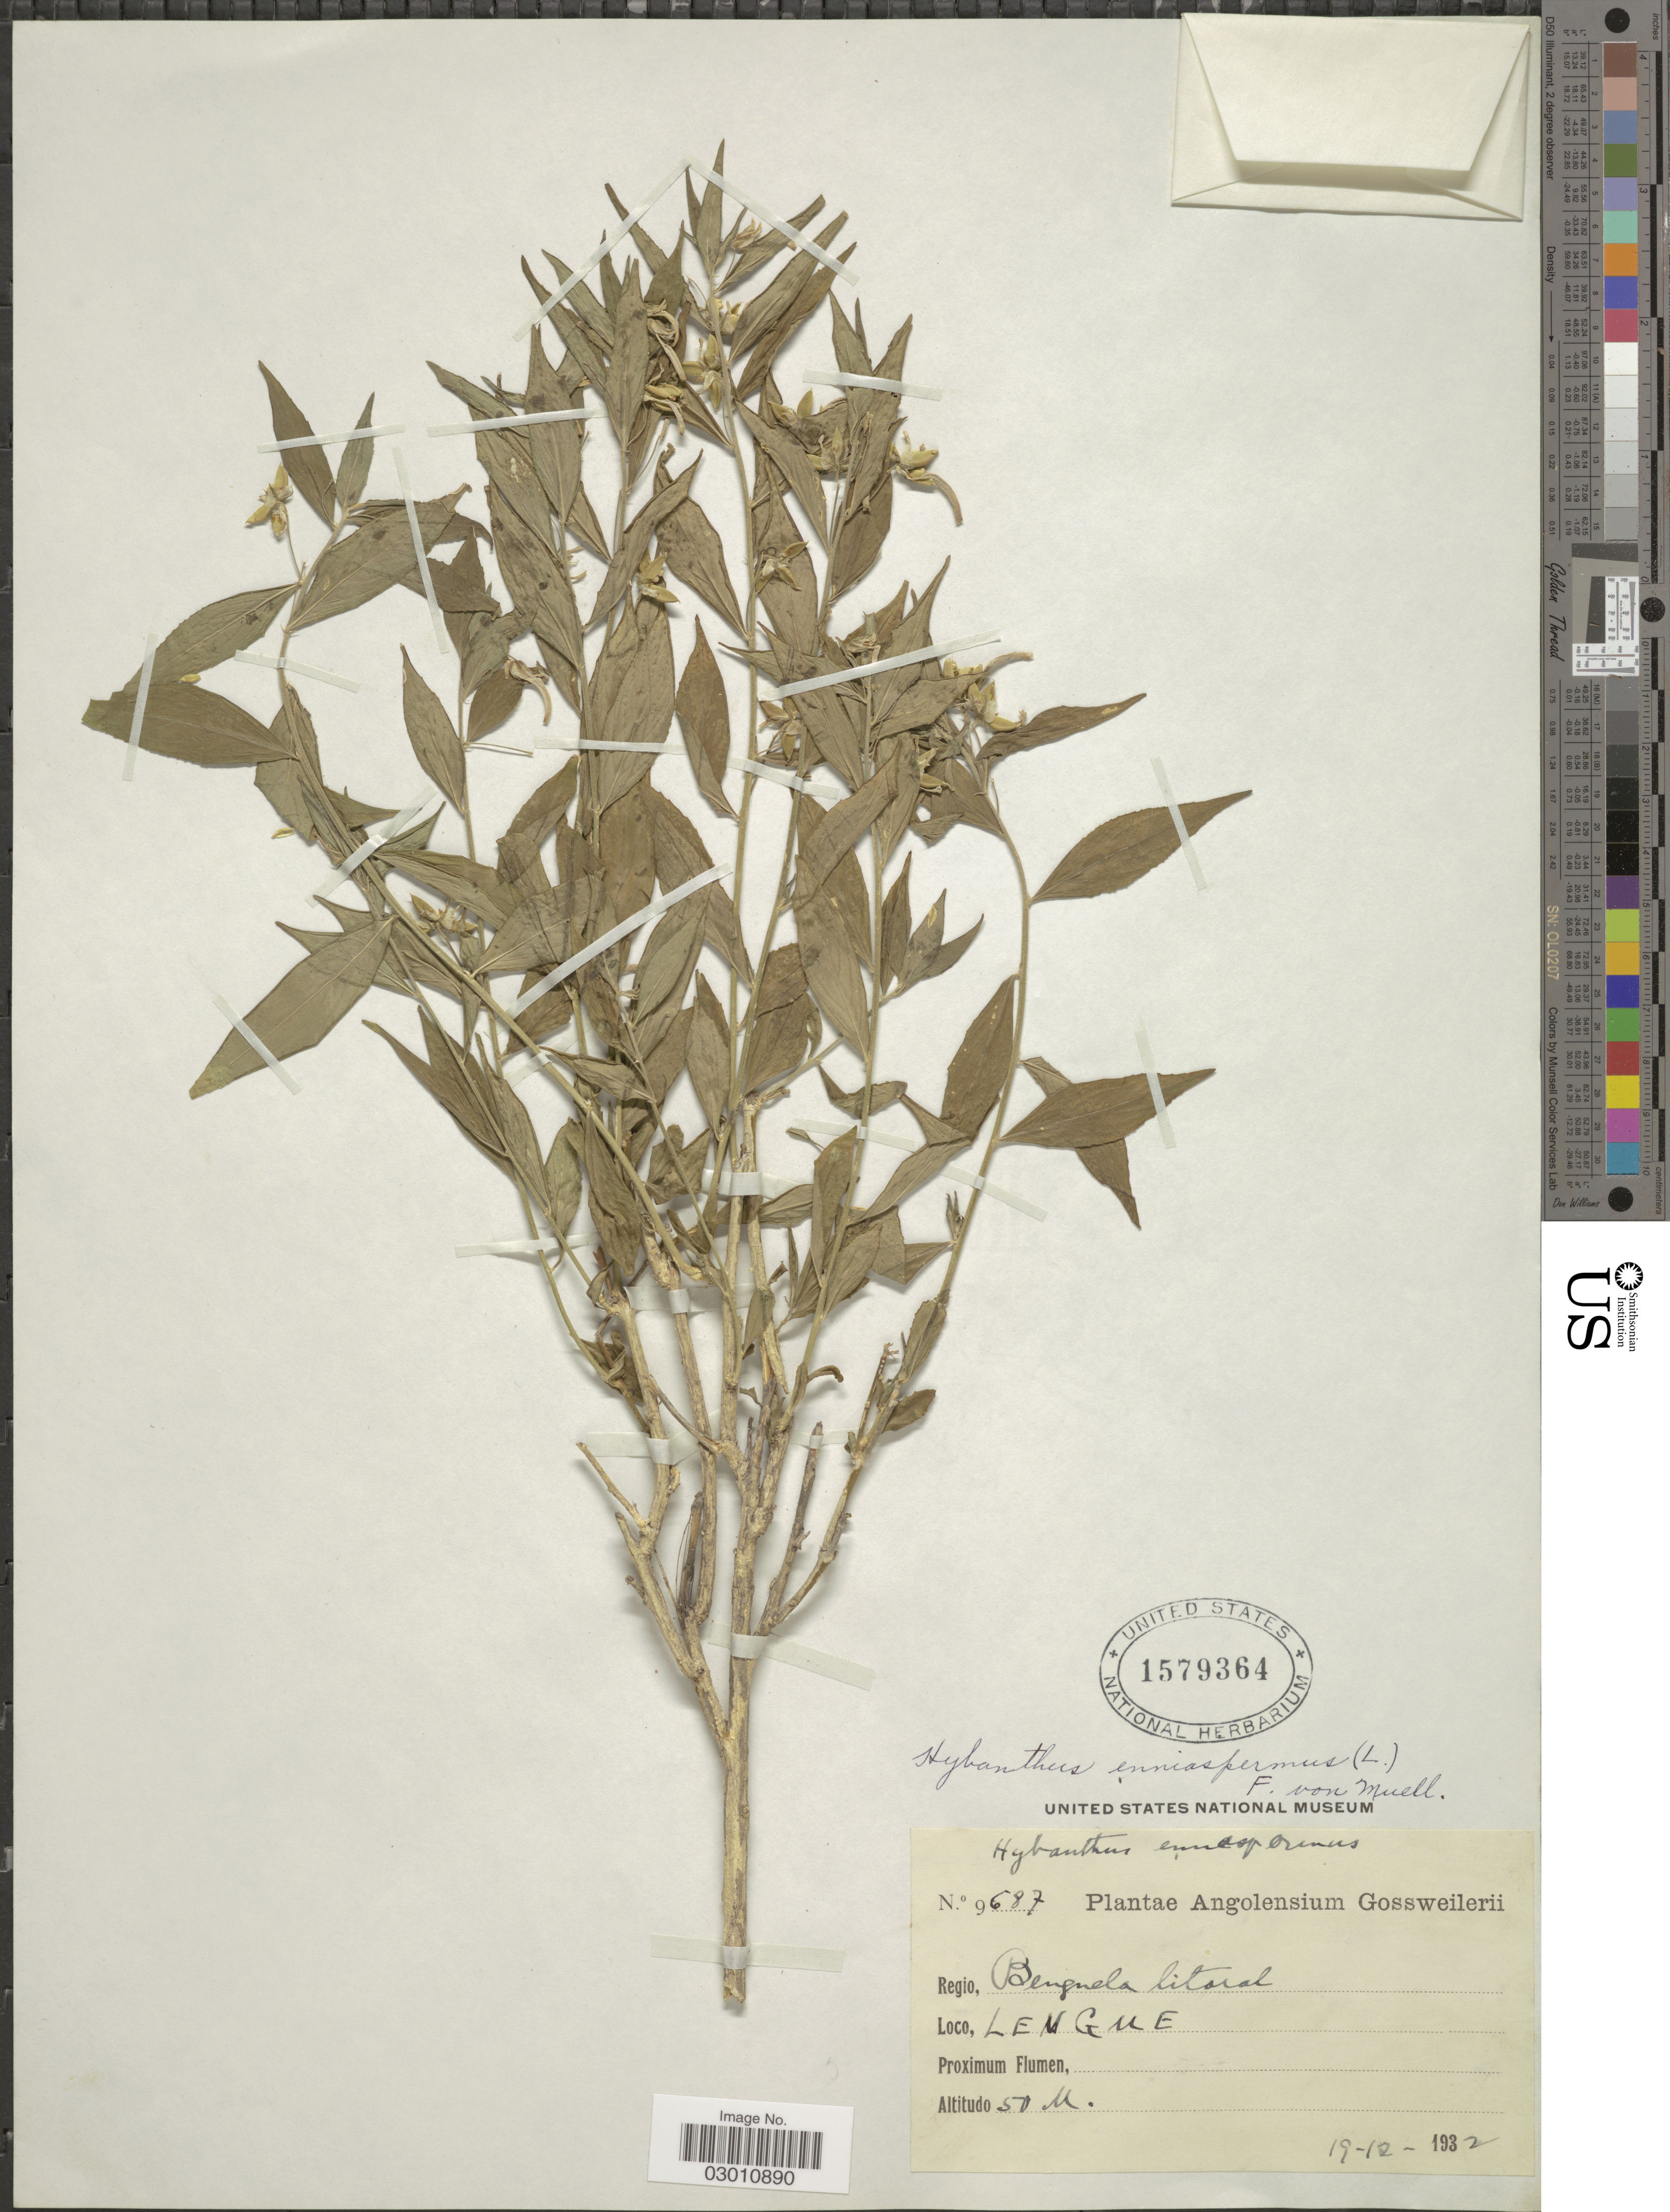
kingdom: Plantae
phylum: Tracheophyta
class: Magnoliopsida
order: Malpighiales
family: Violaceae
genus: Pigea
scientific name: Pigea enneasperma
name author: (L.) P.I. Forst.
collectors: -. Gossweiler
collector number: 9687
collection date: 1932-12-19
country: Angola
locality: Lengue.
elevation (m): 50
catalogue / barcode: US 1579364